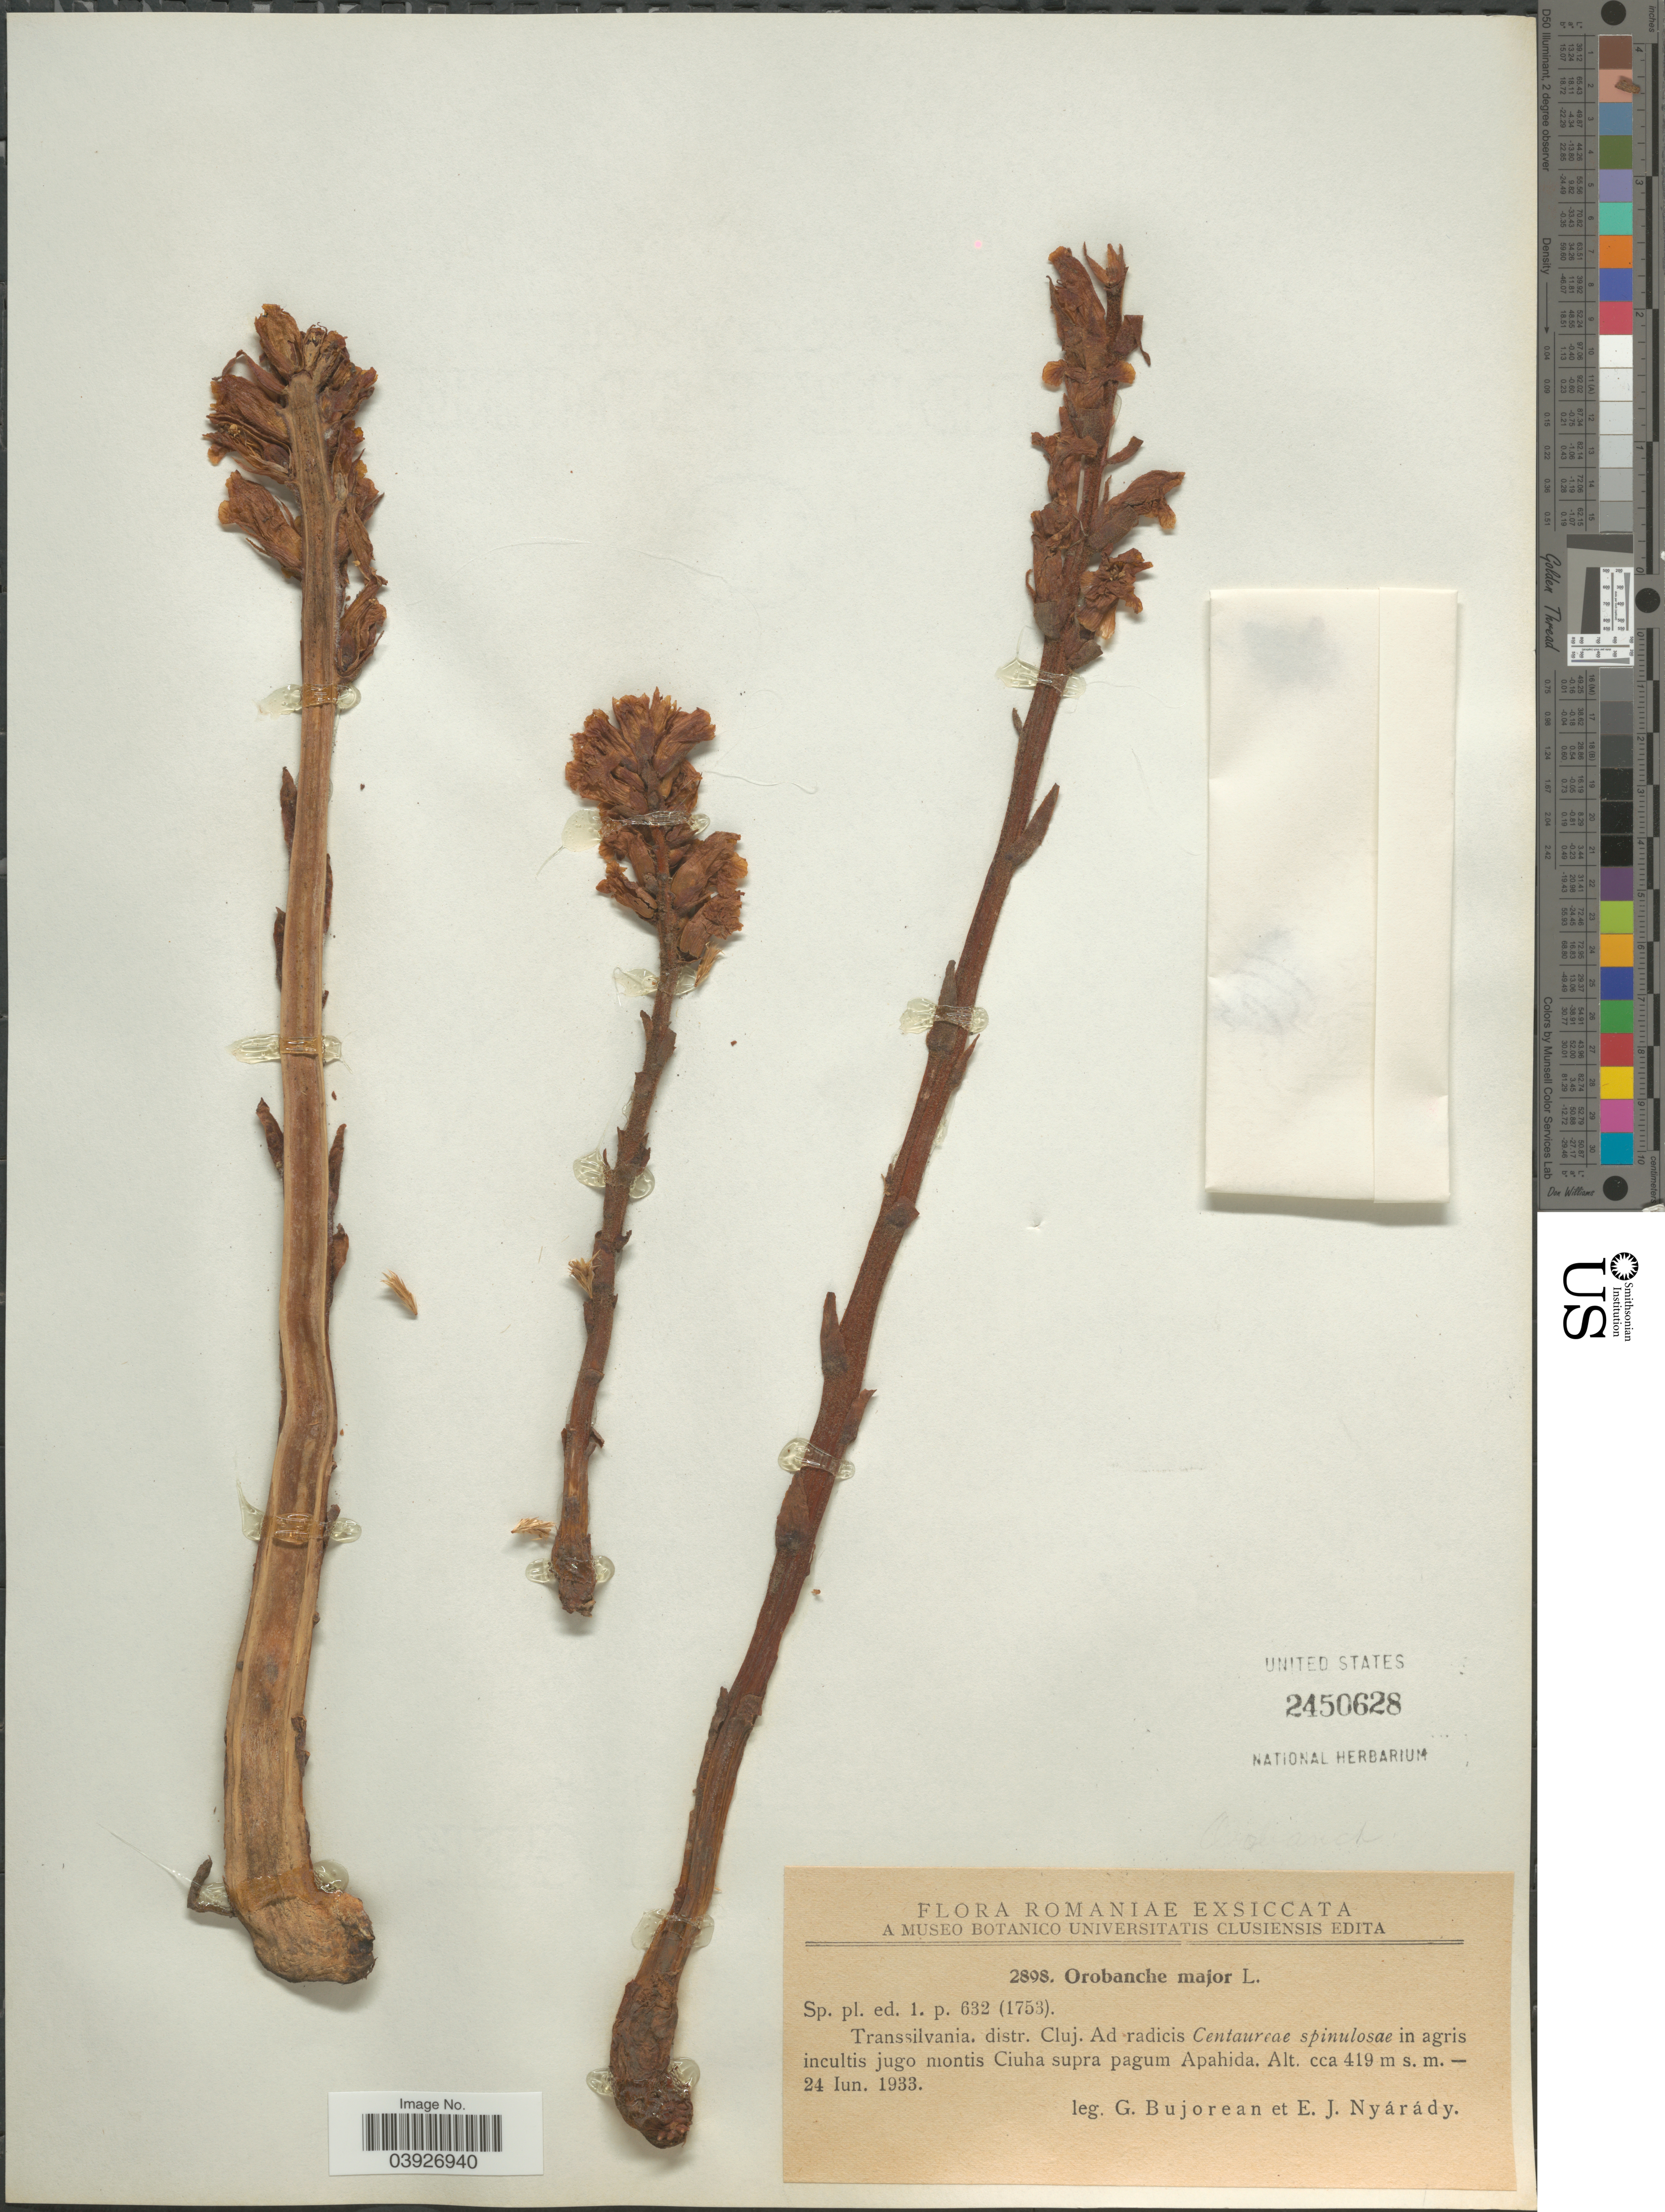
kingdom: Plantae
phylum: Tracheophyta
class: Magnoliopsida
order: Lamiales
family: Orobanchaceae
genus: Orobanche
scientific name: Orobanche major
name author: L.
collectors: G. Bujorean & E. Nyárády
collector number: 2898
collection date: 1933-06-24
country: Romania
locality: Transsilvania. distr. Cluj. Ad radicis Cenaureae spinulosae in agris incultis jugo montis Ciuha supra pagum Apahida.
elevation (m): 419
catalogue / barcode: US 2450628